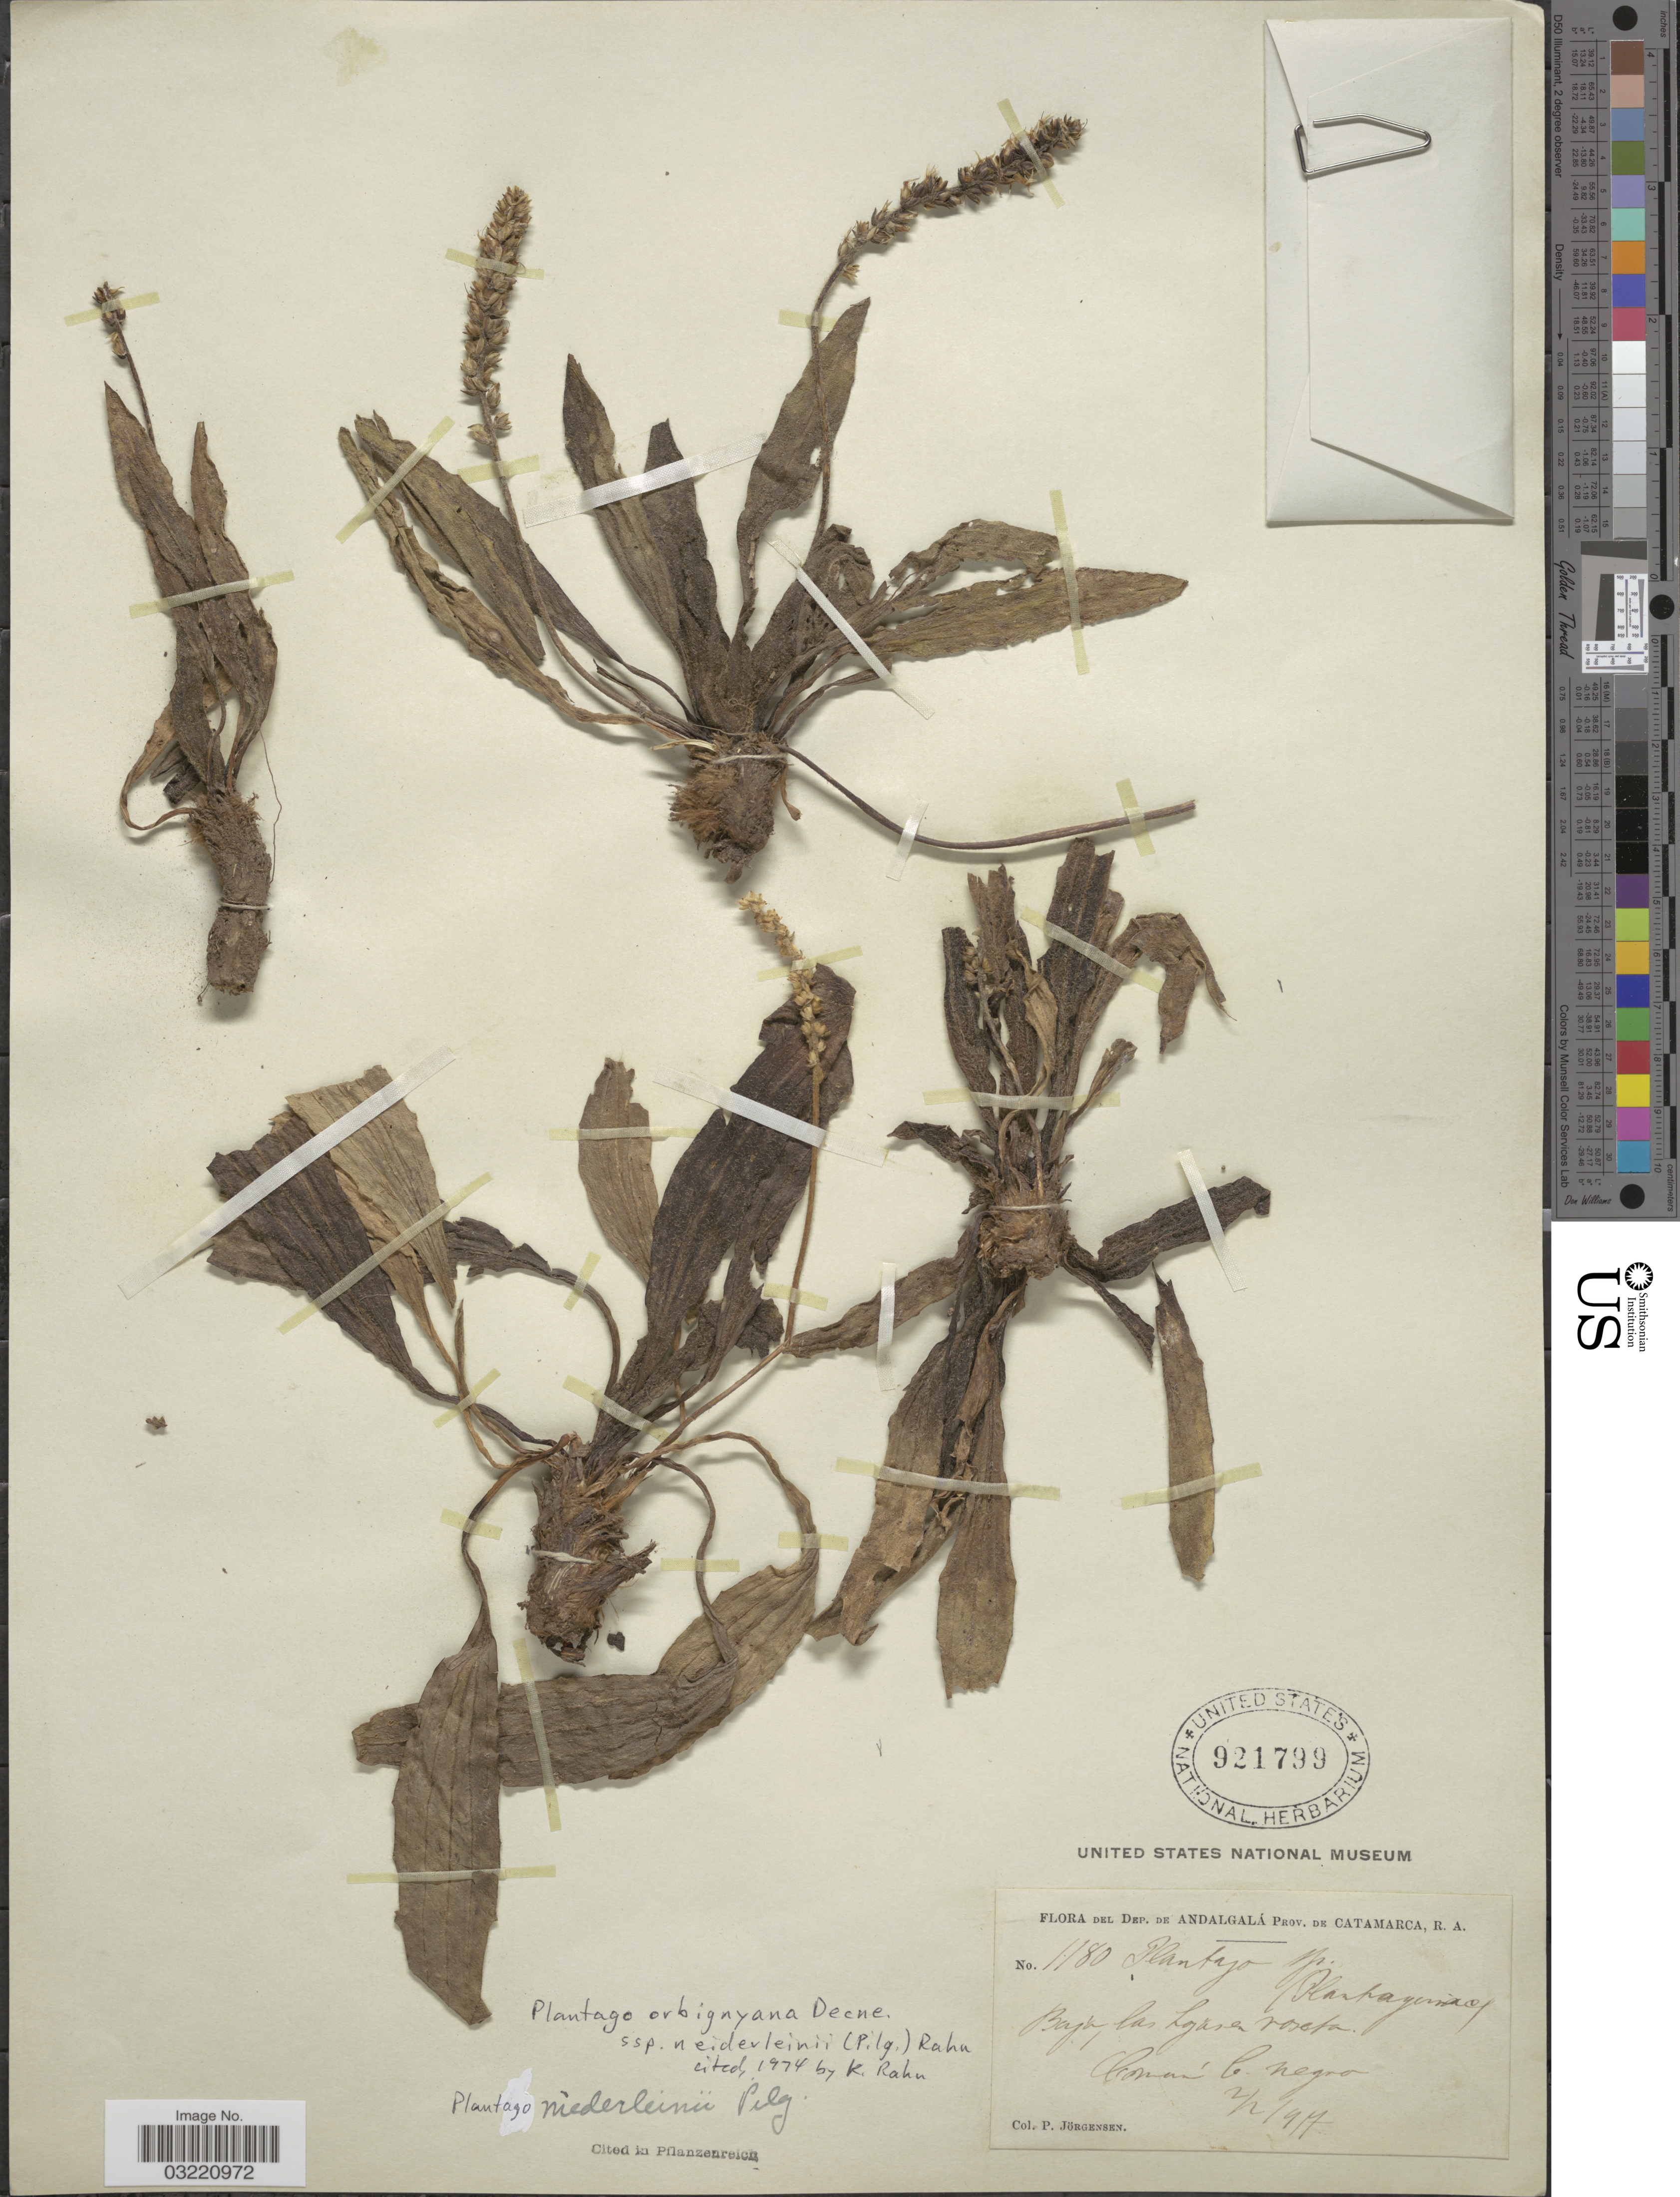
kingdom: Plantae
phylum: Tracheophyta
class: Magnoliopsida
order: Lamiales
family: Plantaginaceae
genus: Plantago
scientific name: Plantago orbignyana subsp. niederleinii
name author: (Pilg.) Rahn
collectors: P. Jörgensen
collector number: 1180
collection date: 1917-02-02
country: Argentina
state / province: Catamarca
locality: Dep. de Andalgalá. Comun C. negro.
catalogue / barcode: US 921799